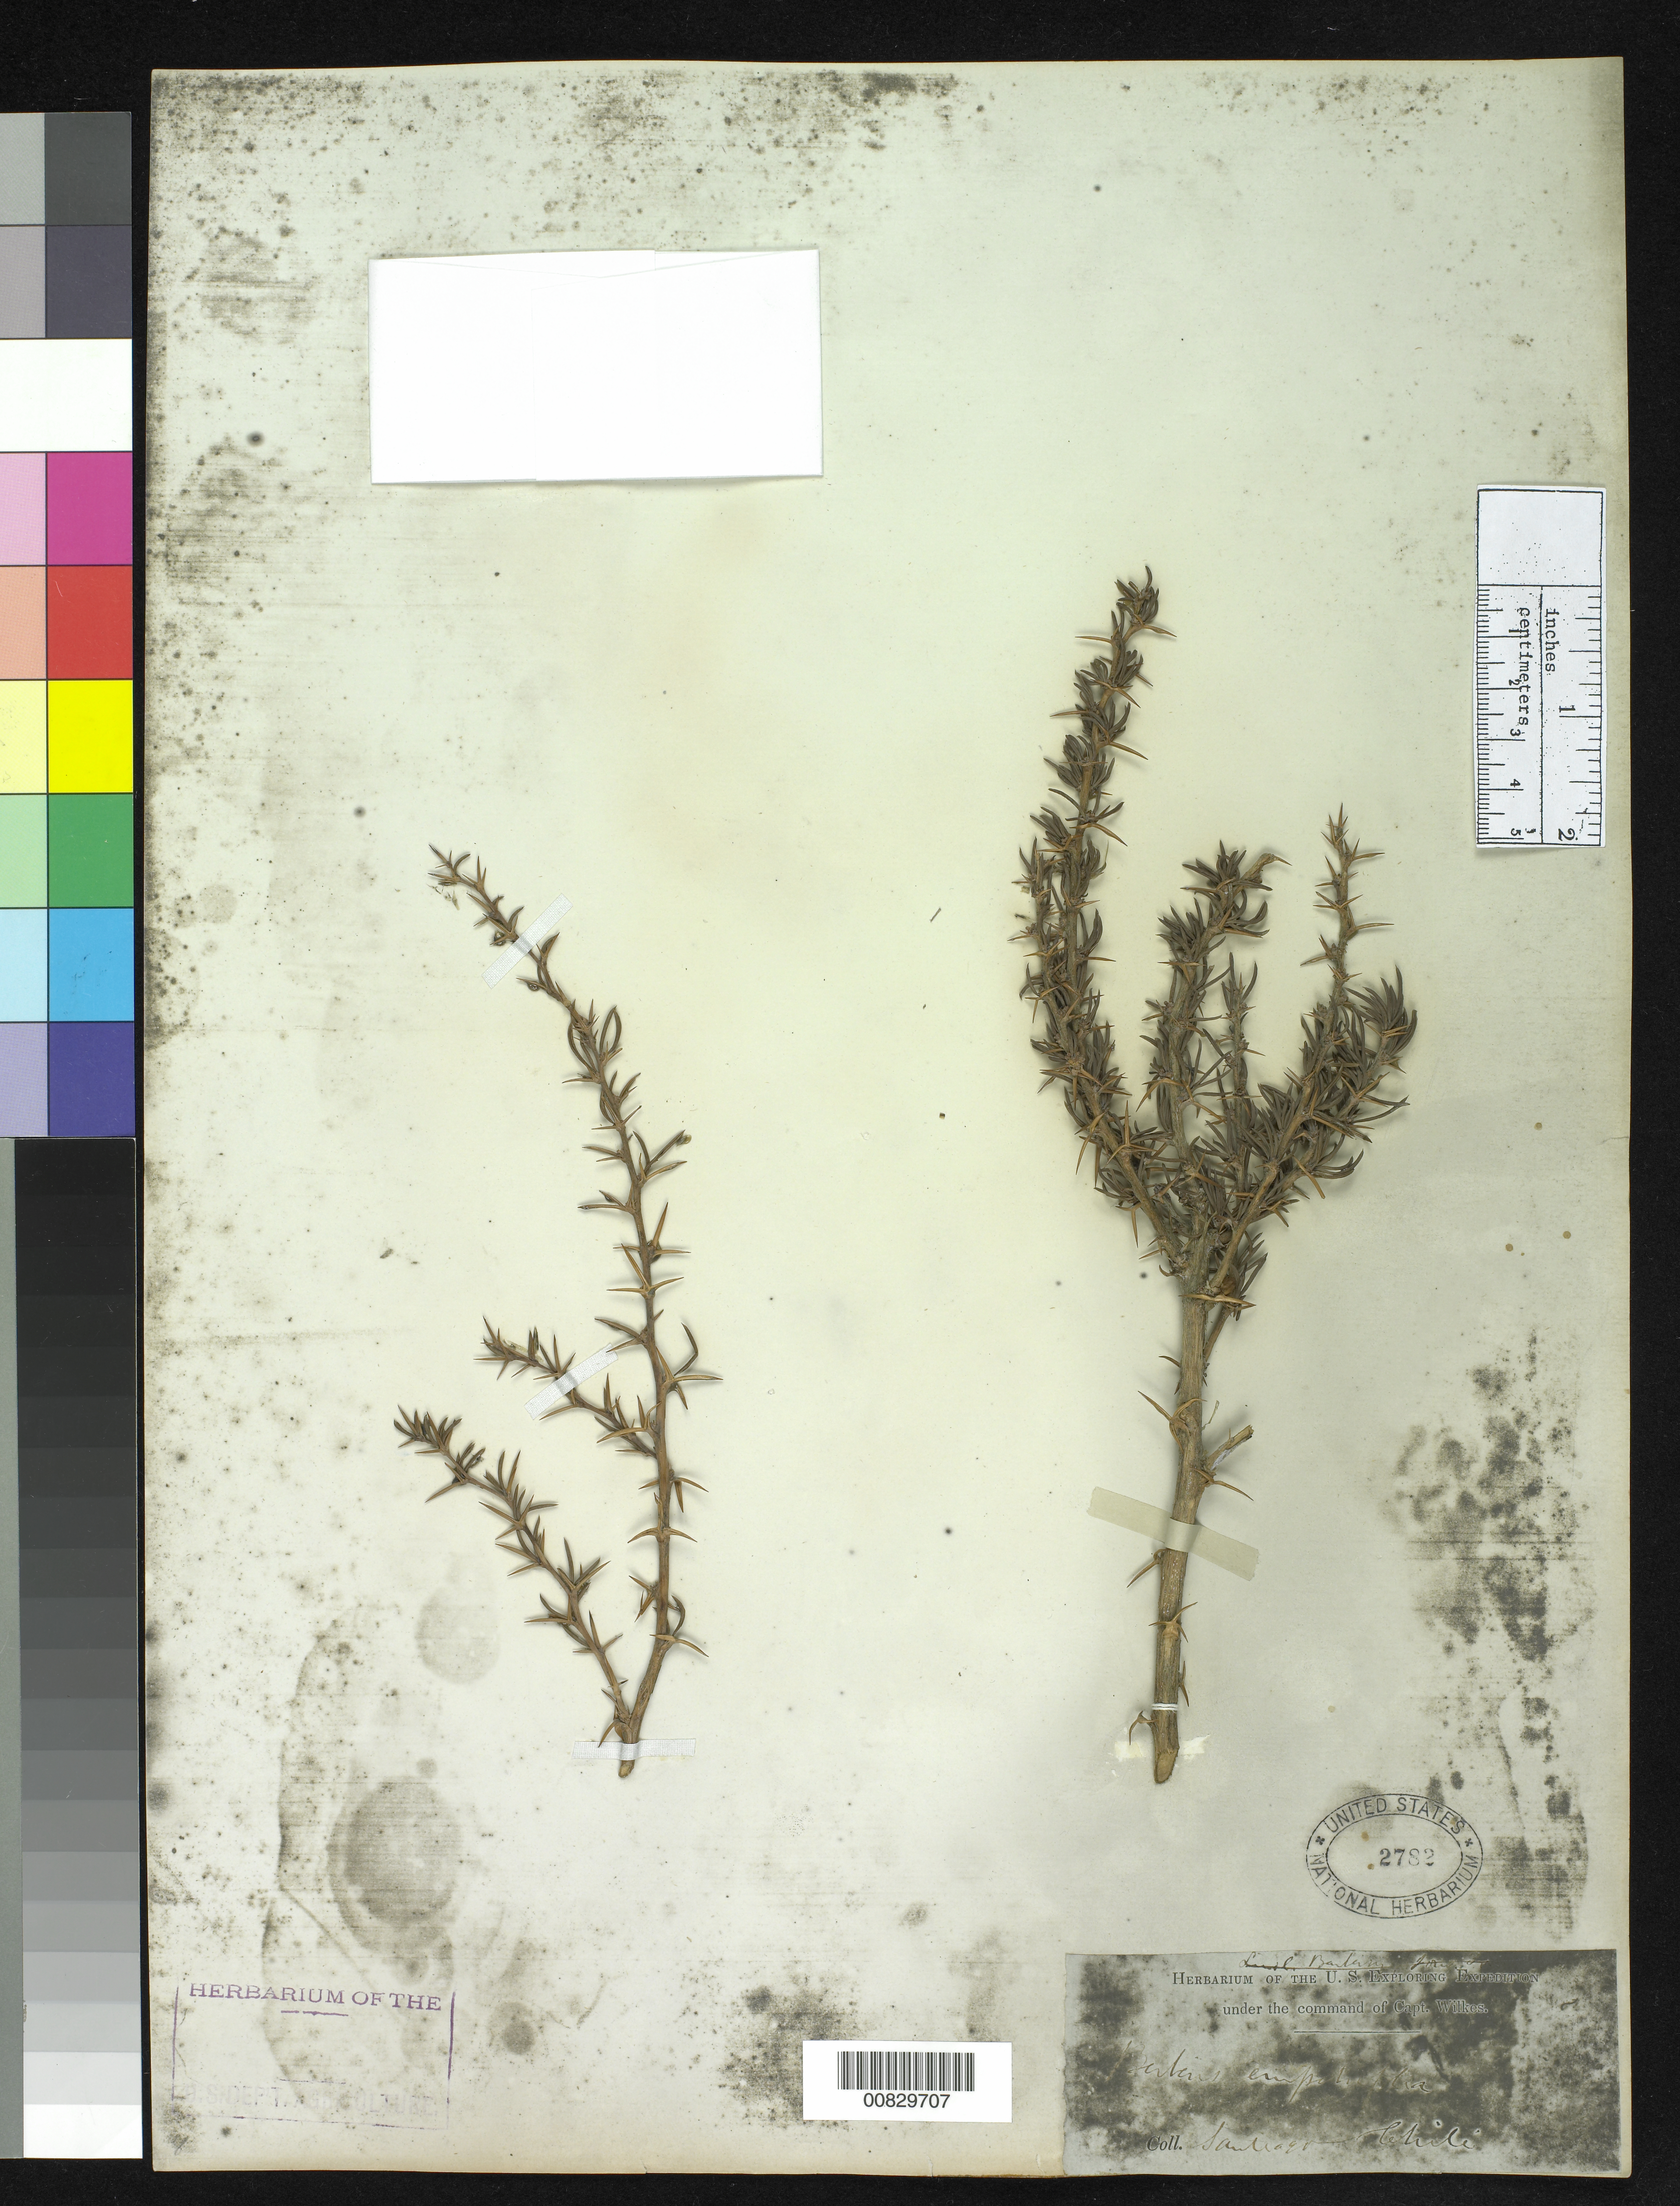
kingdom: Plantae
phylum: Tracheophyta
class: Magnoliopsida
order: Ranunculales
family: Berberidaceae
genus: Berberis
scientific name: Berberis empetrifolia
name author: Lam.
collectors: Wilkes Explor. Exped.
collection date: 1838/1842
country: Chile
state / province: Región Metropolitana (RM)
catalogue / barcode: US 2782